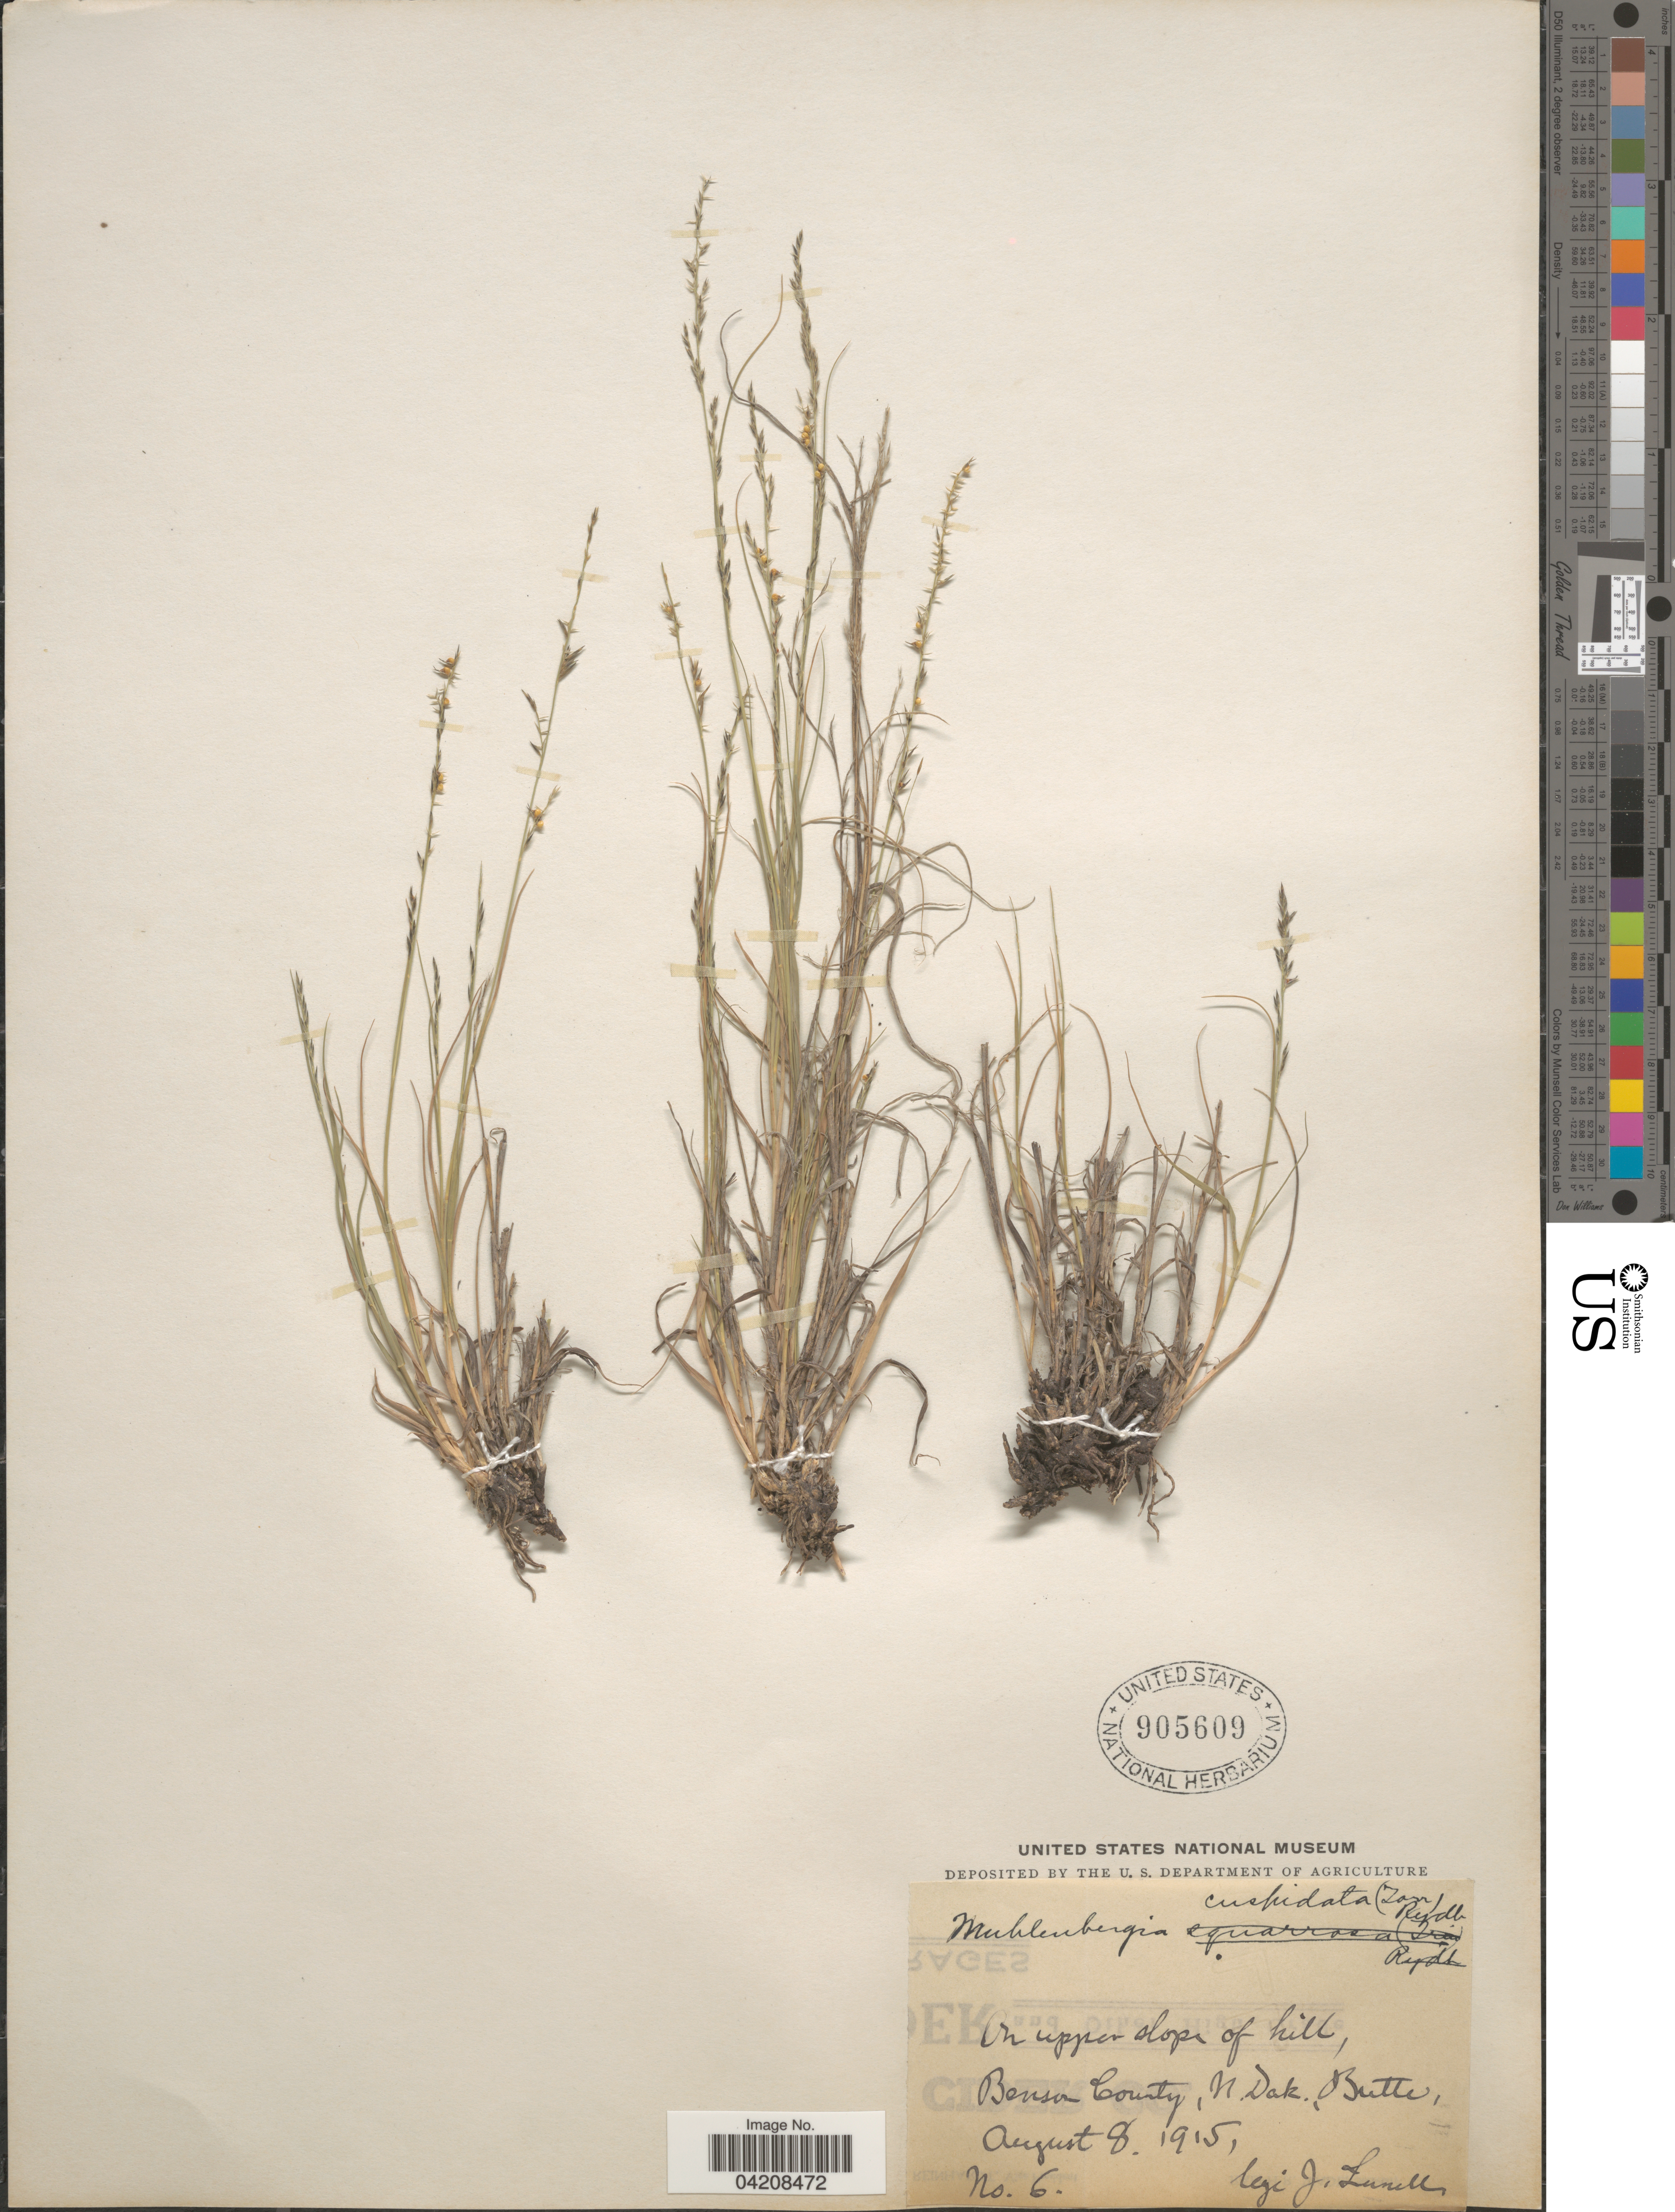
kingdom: Plantae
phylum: Tracheophyta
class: Liliopsida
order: Poales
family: Poaceae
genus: Muhlenbergia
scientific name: Muhlenbergia cuspidata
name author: (Torr. ex Hook.) Rydb.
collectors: J. Lunell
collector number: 6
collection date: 1915-08-08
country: United States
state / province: North Dakota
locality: On upper slope of hill, Benson County, Butte.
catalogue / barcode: US 905609